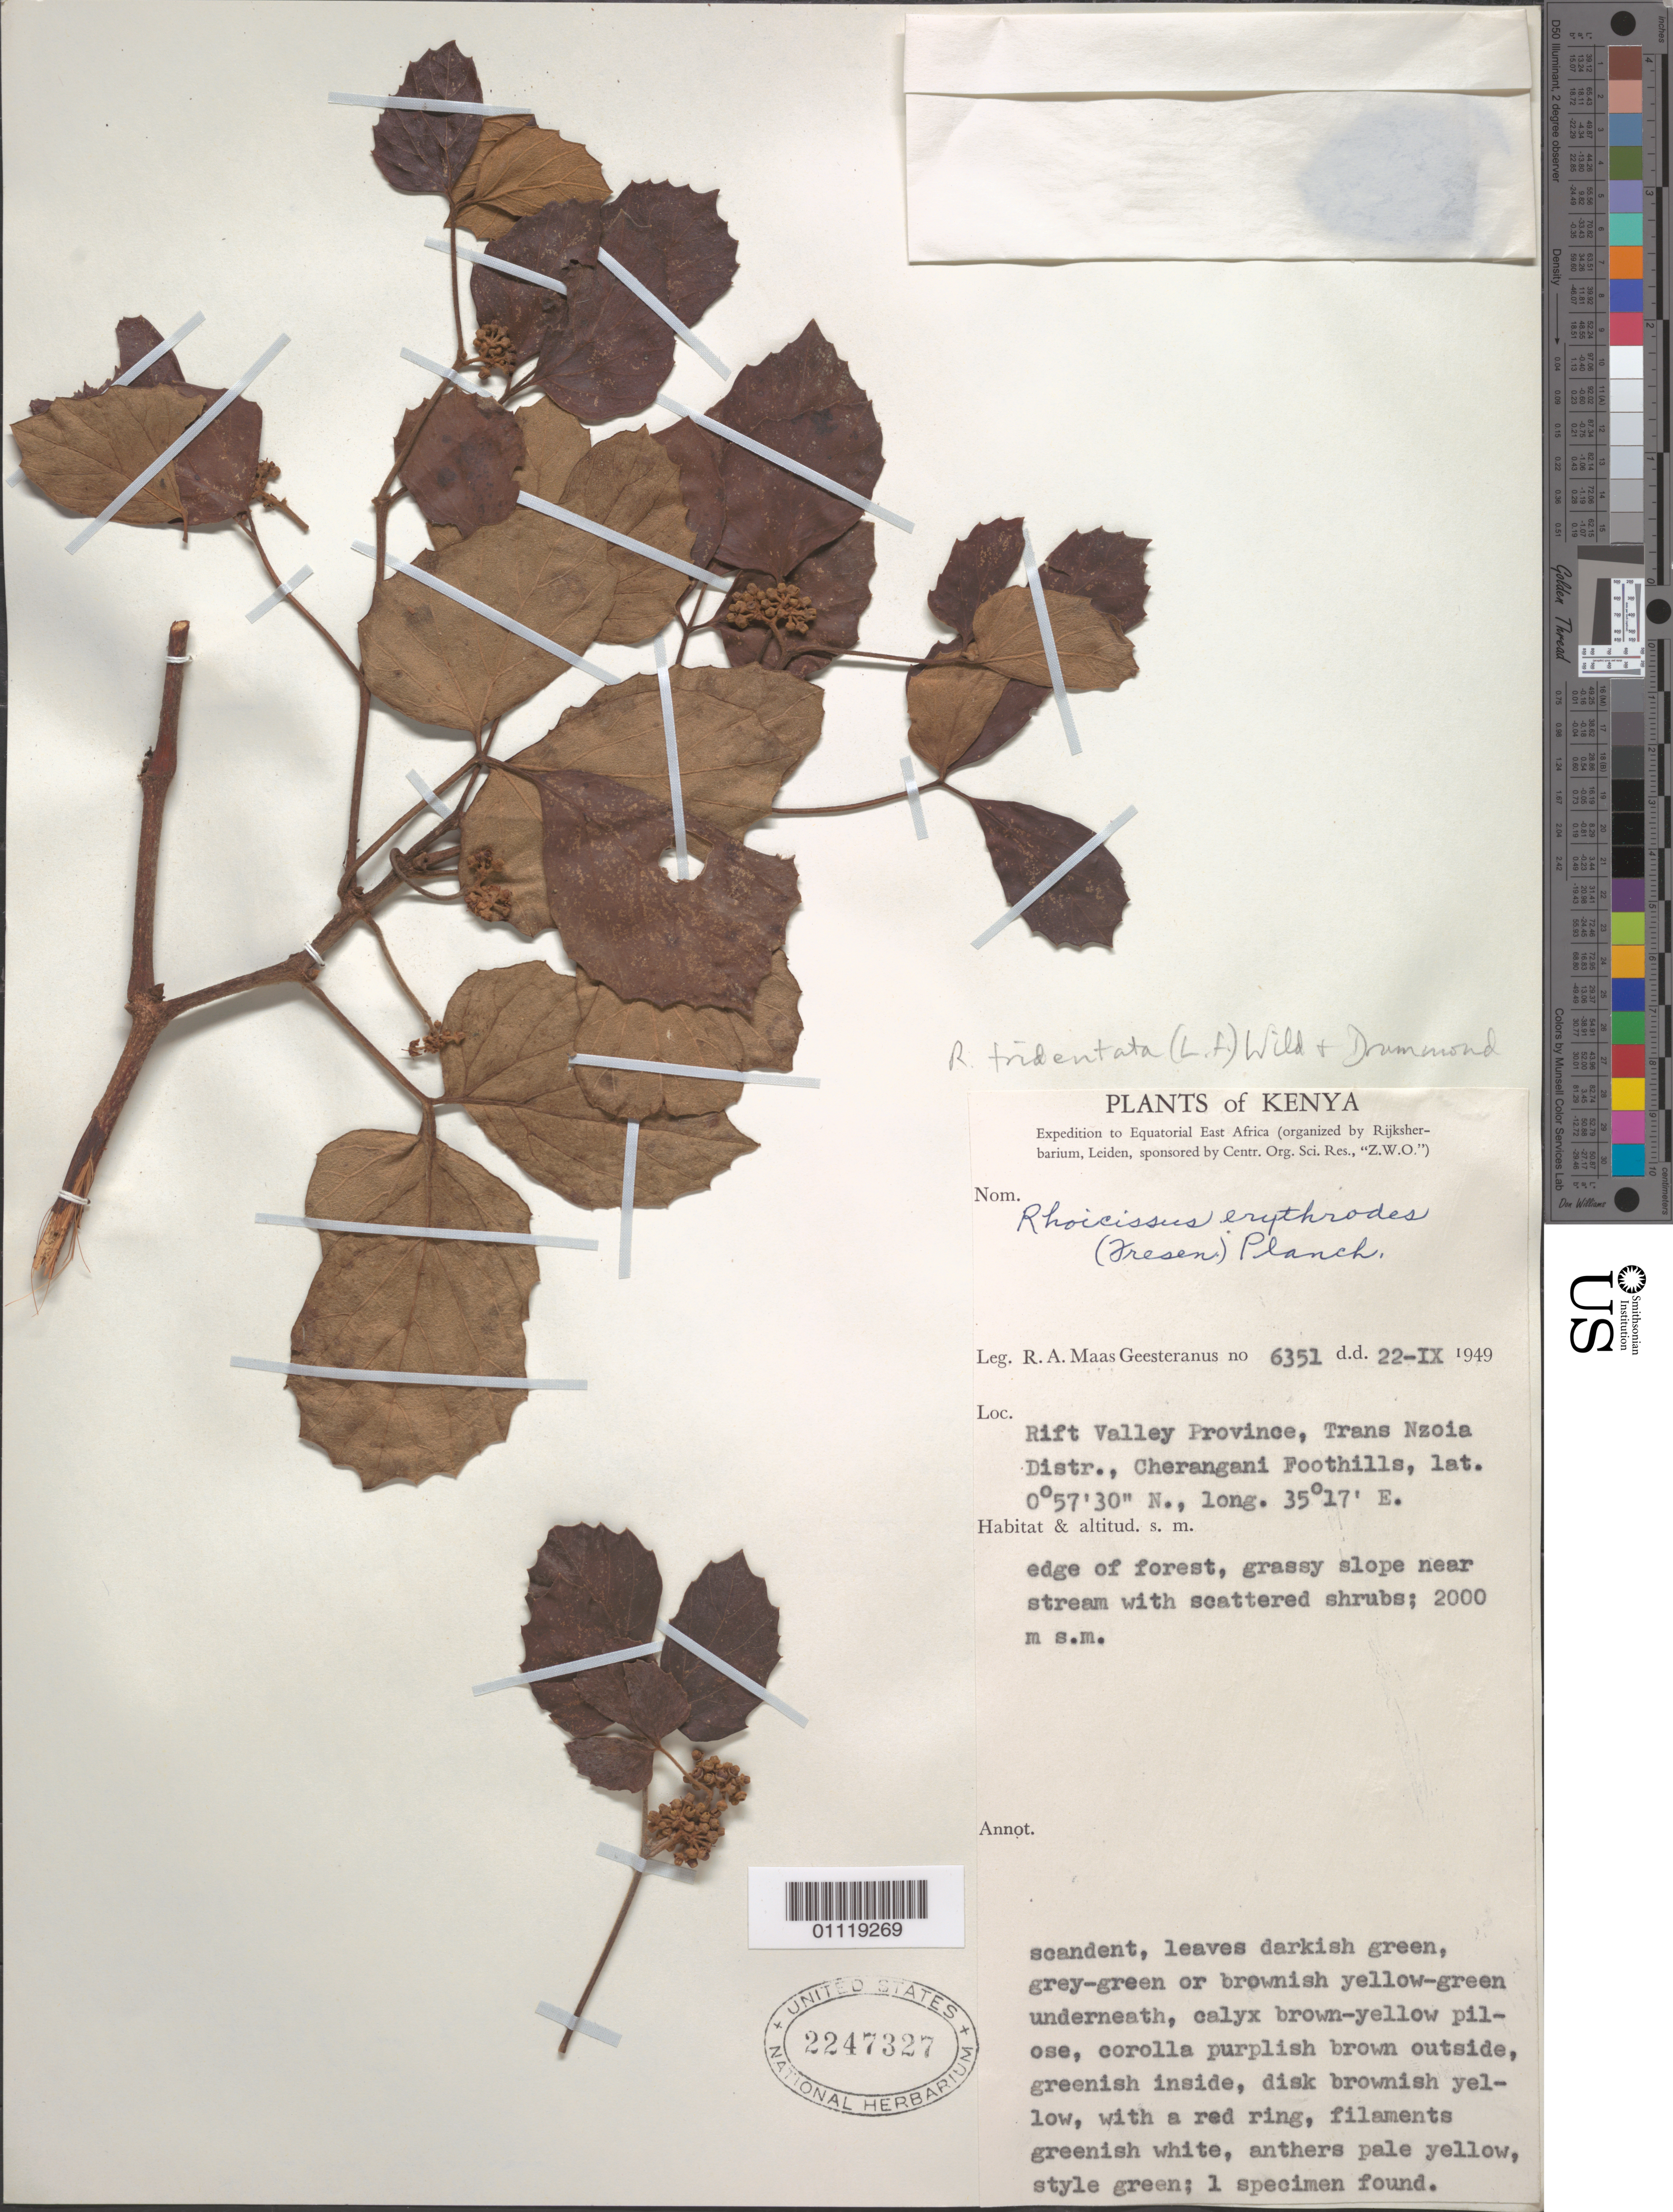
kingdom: Plantae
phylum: Tracheophyta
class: Magnoliopsida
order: Vitales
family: Vitaceae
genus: Rhoicissus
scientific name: Rhoicissus tridentata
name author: (L. f.) Wild & R.B. Drumm.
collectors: R. A. Maas Geesteranus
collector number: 6351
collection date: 1949-09-22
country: Kenya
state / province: Trans Nzoia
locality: Cherangani Foothills.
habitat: Edge of forest, grassy slope near stream with scattered shrubs.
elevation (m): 2000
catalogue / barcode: US 2247327